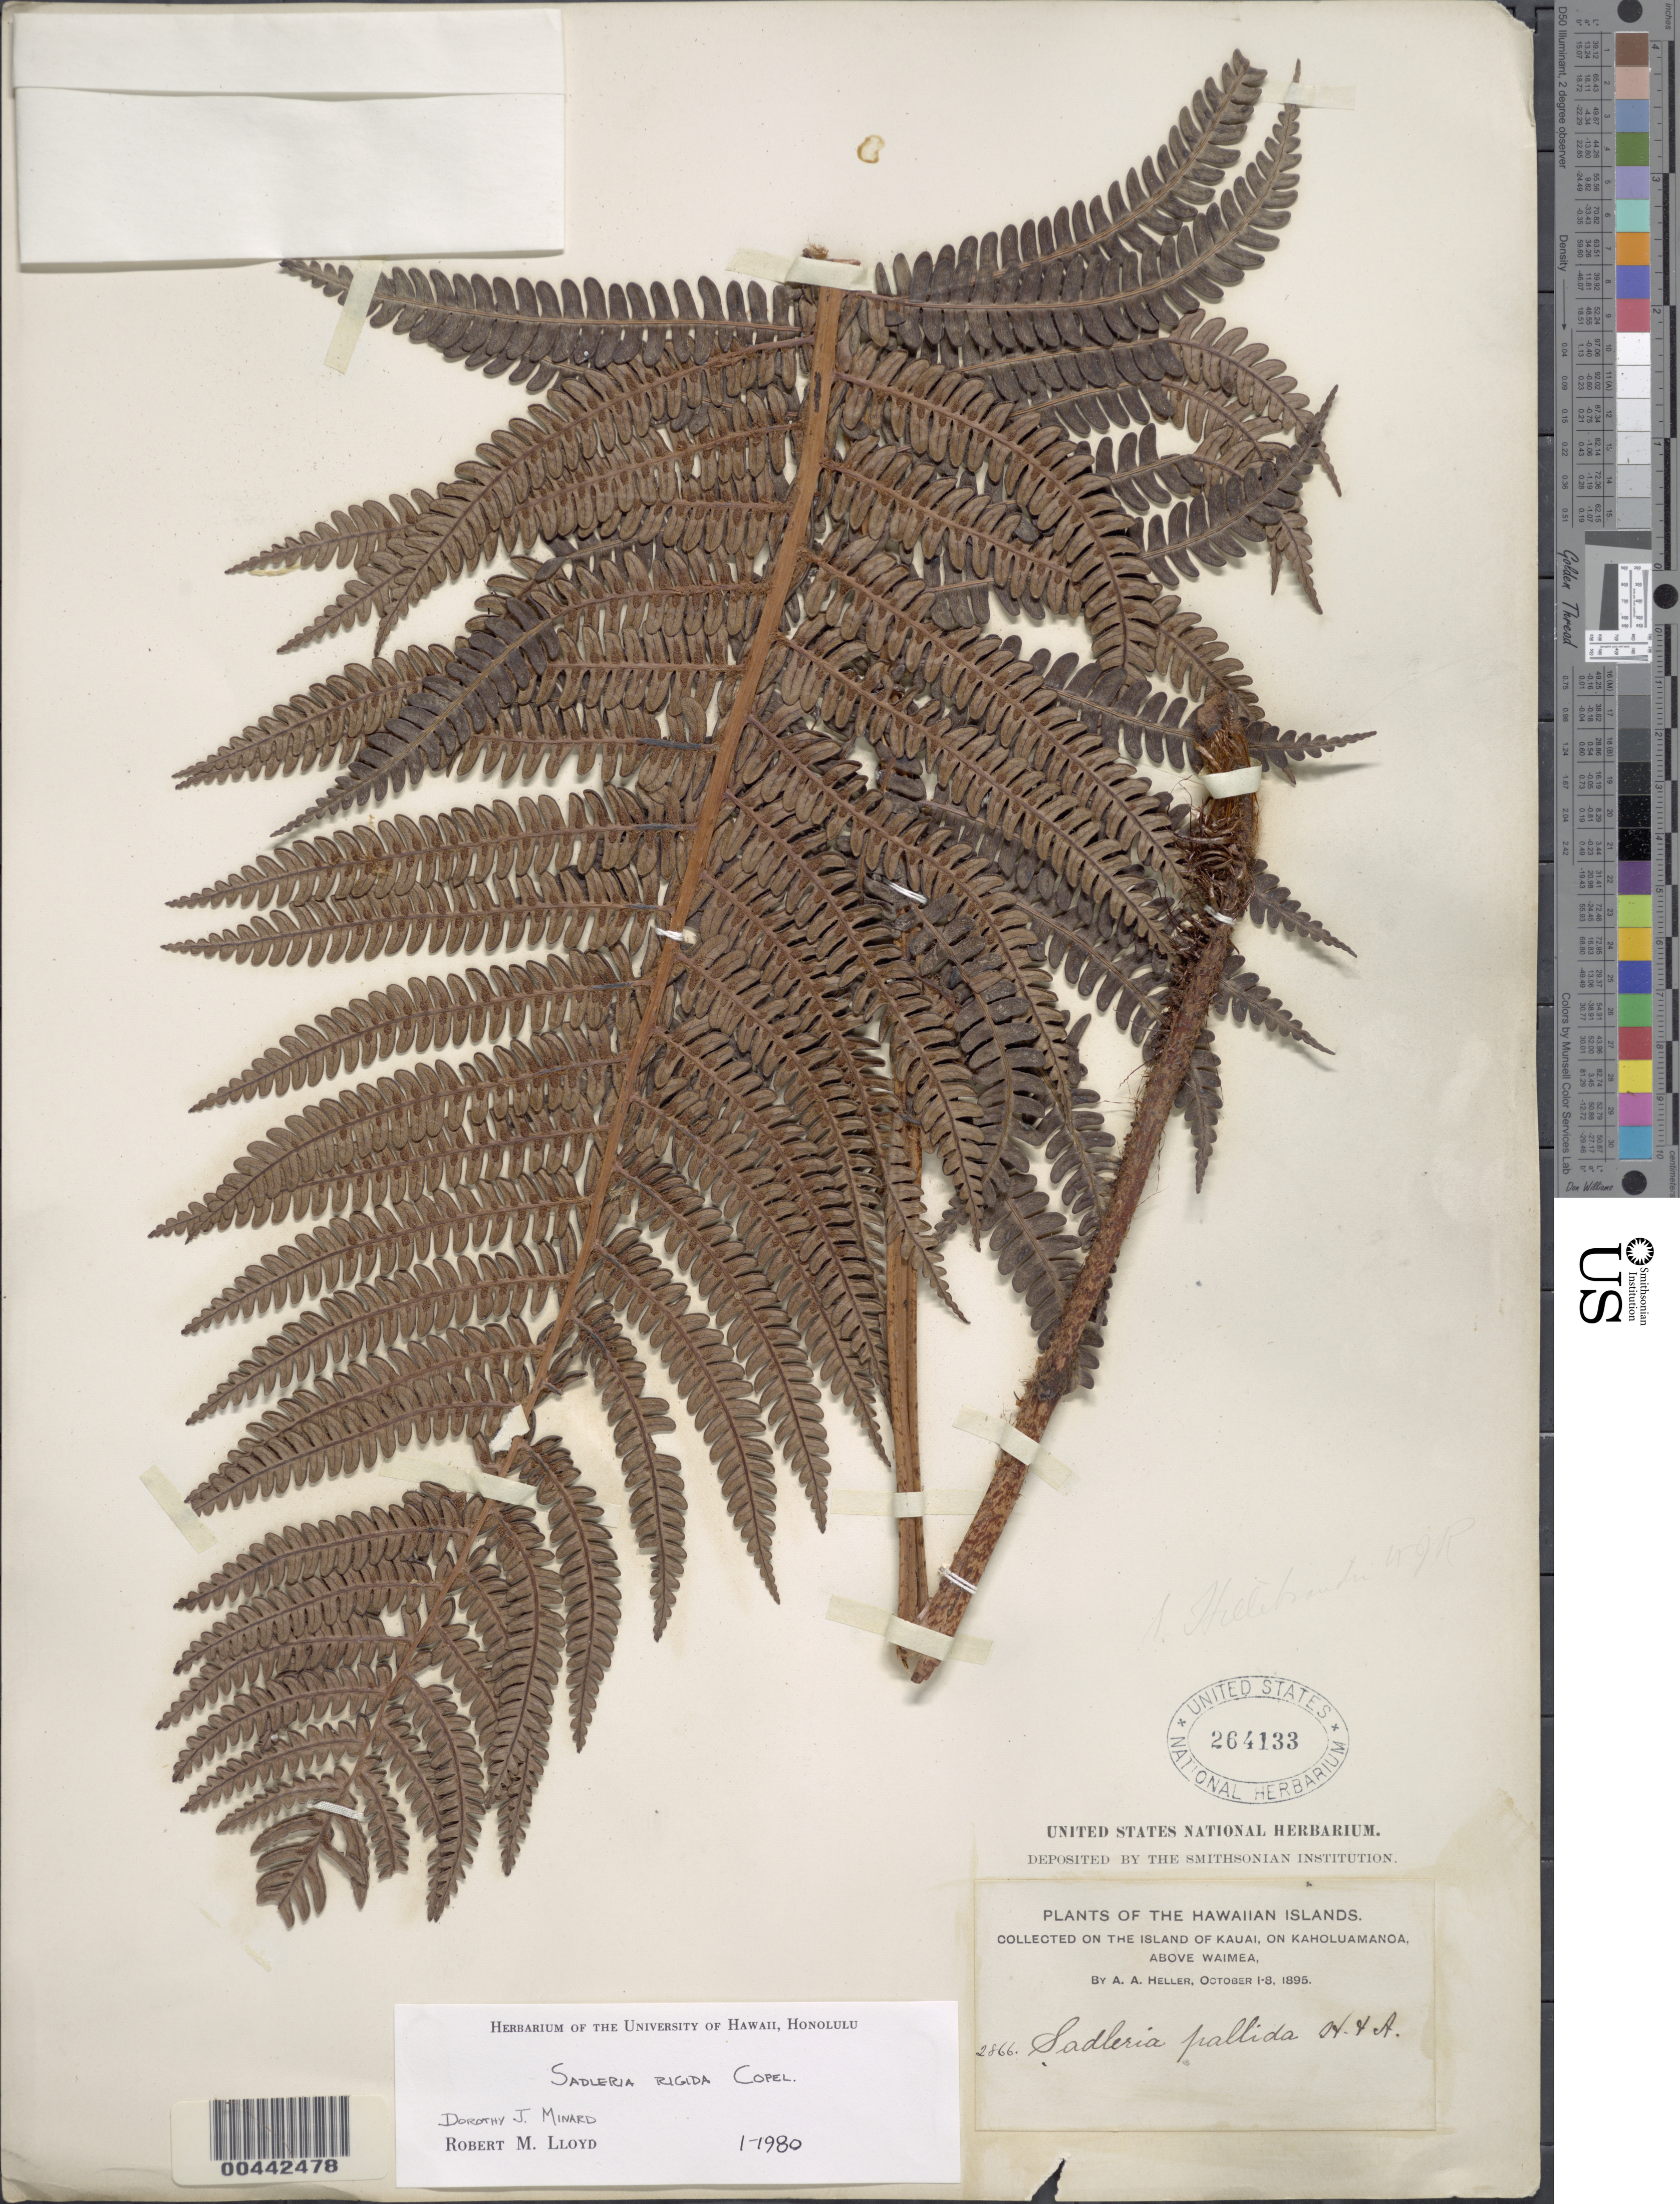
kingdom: Plantae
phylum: Tracheophyta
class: Polypodiopsida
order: Polypodiales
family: Blechnaceae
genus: Sadleria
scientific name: Sadleria pallida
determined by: Wagner, W. L., (BOT), Smithsonian Institution - National Museum of Natural History (UNITED STATES)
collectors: A. A. Heller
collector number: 2866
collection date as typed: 1 Oct 1895 to 8 Oct 1895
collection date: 1895-10-01/1895-10-08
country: United States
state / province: Hawaii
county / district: Kauai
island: Kaua'i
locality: On Kaholuamanoa, above Waimea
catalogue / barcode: US 264133